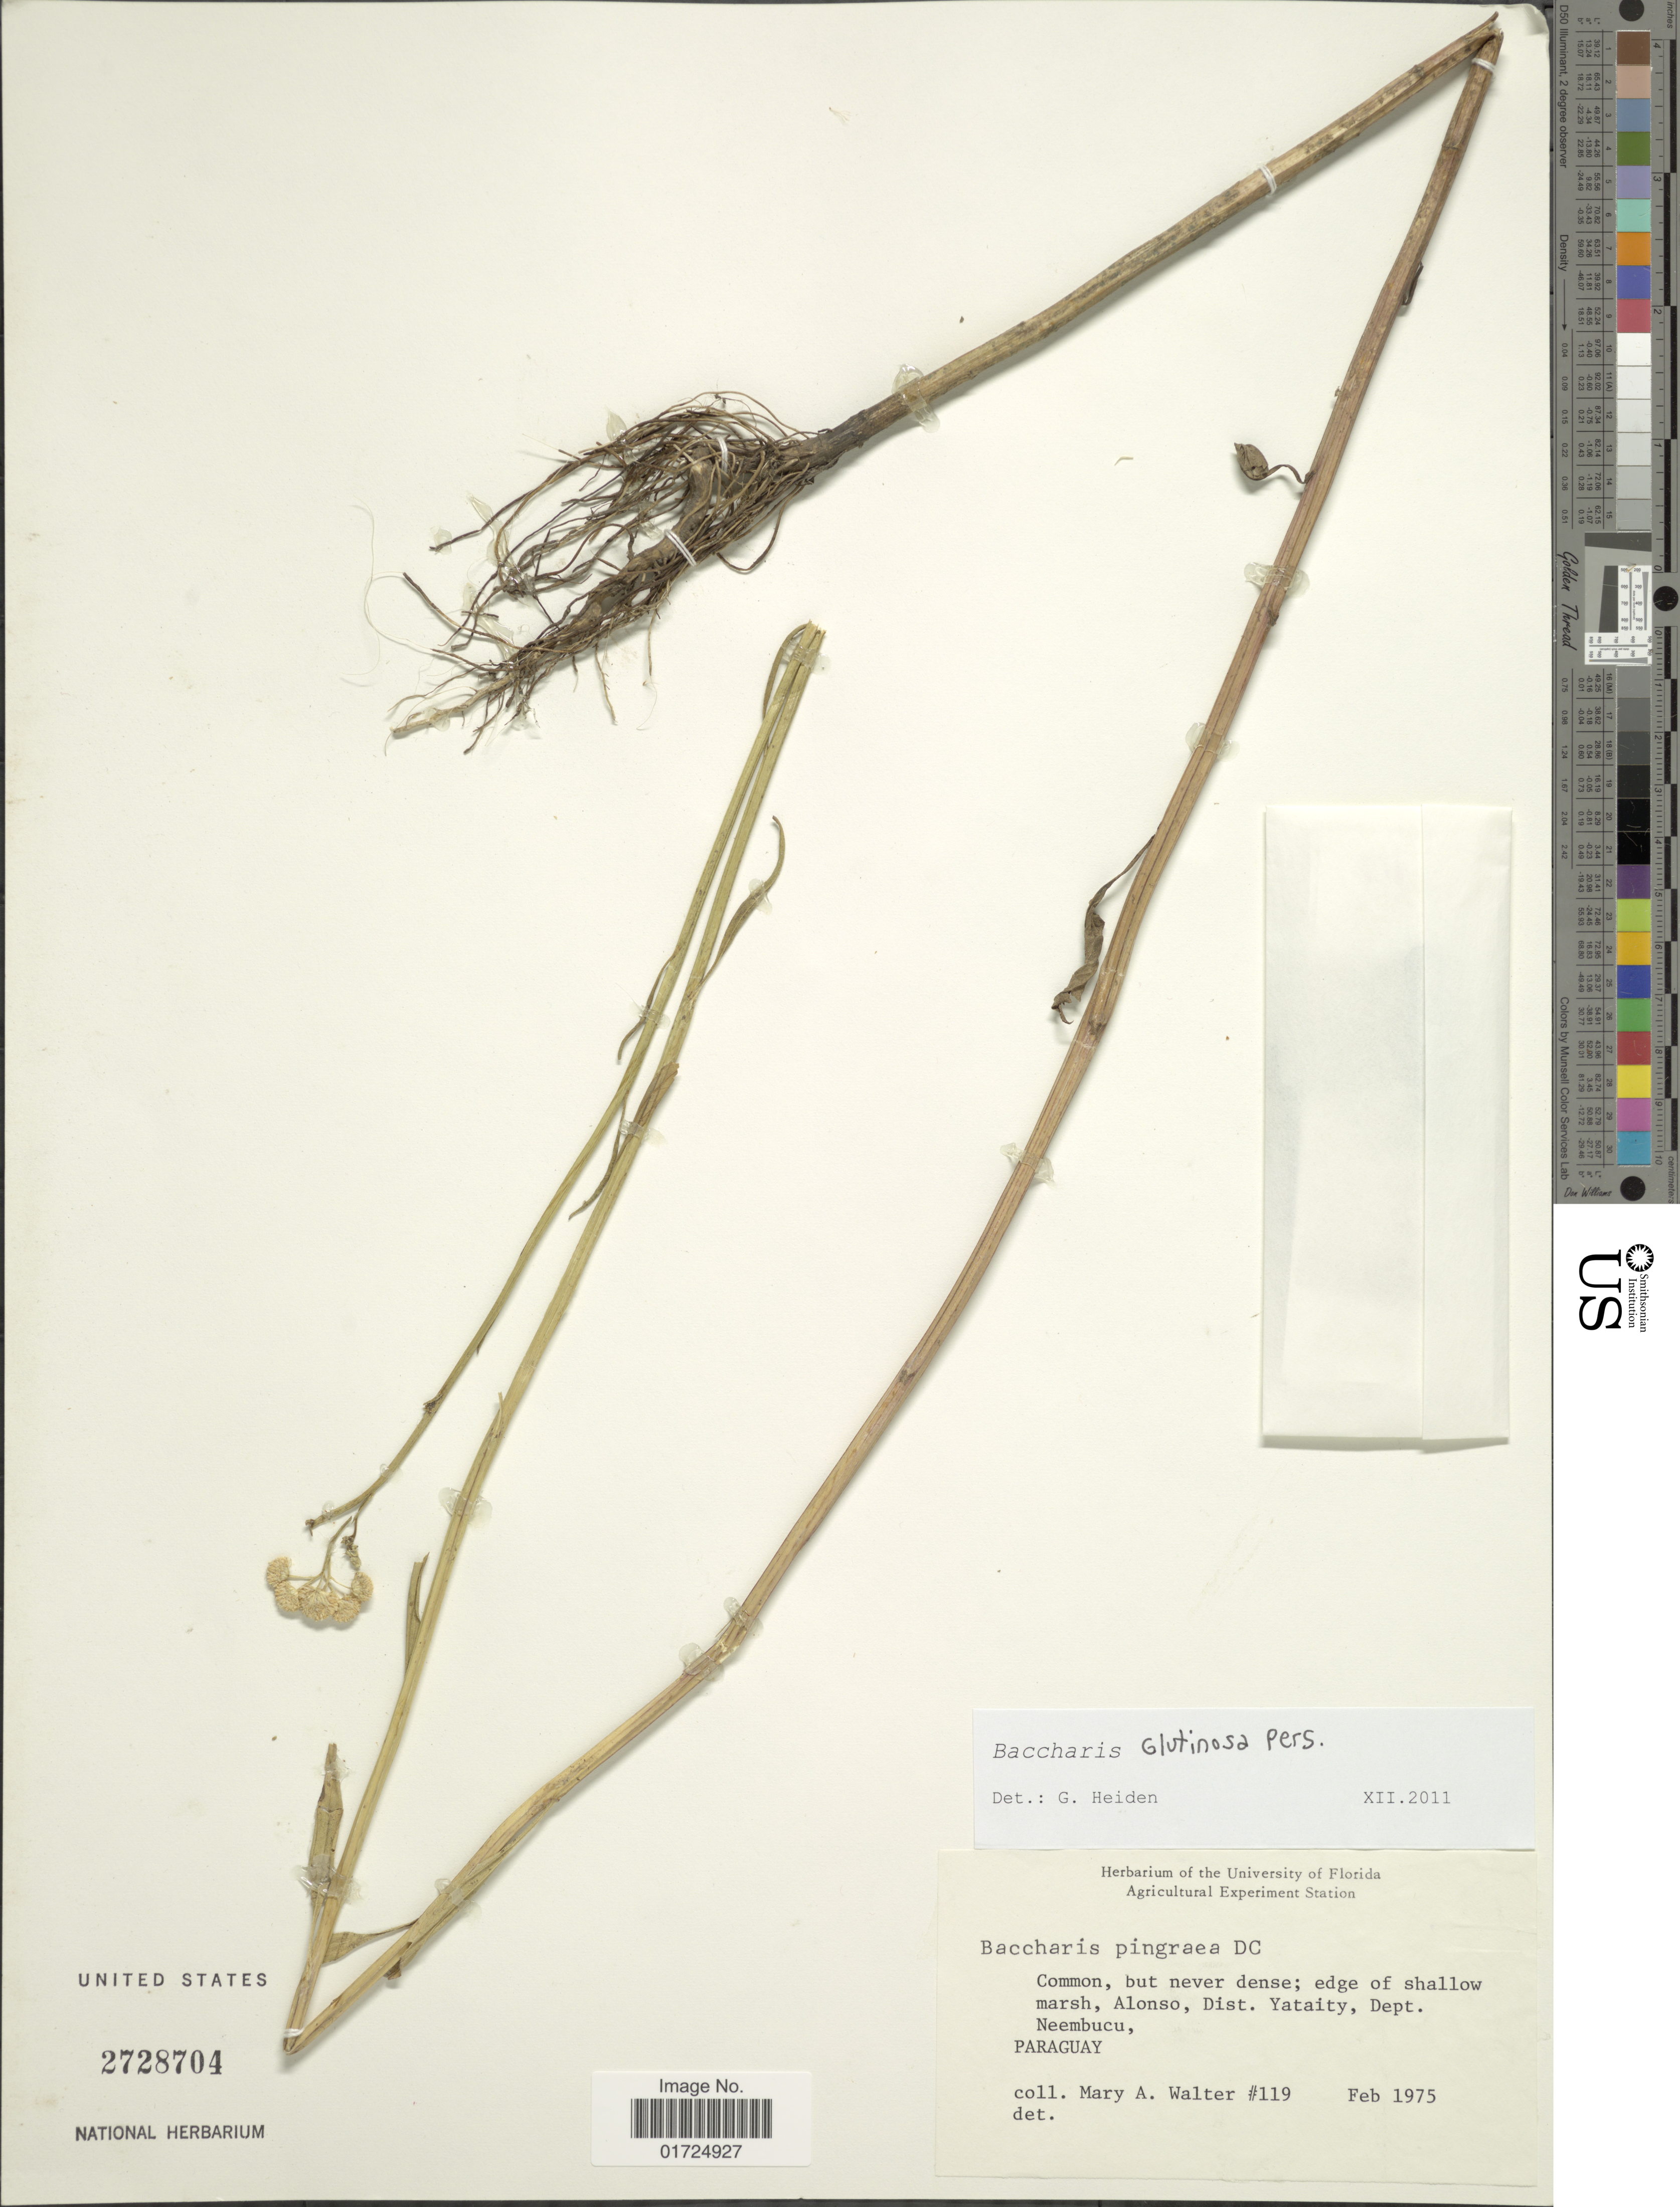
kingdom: Plantae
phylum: Tracheophyta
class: Magnoliopsida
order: Asterales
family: Asteraceae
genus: Baccharis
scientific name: Baccharis glutinosa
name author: Pers.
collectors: M. A. Walter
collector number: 119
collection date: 1975-02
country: Paraguay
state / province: Neembucu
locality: Edge of shallow marsh, Alonso, Dist. Yataity, Dept. Neembucu, Paraguay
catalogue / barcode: US 2728704